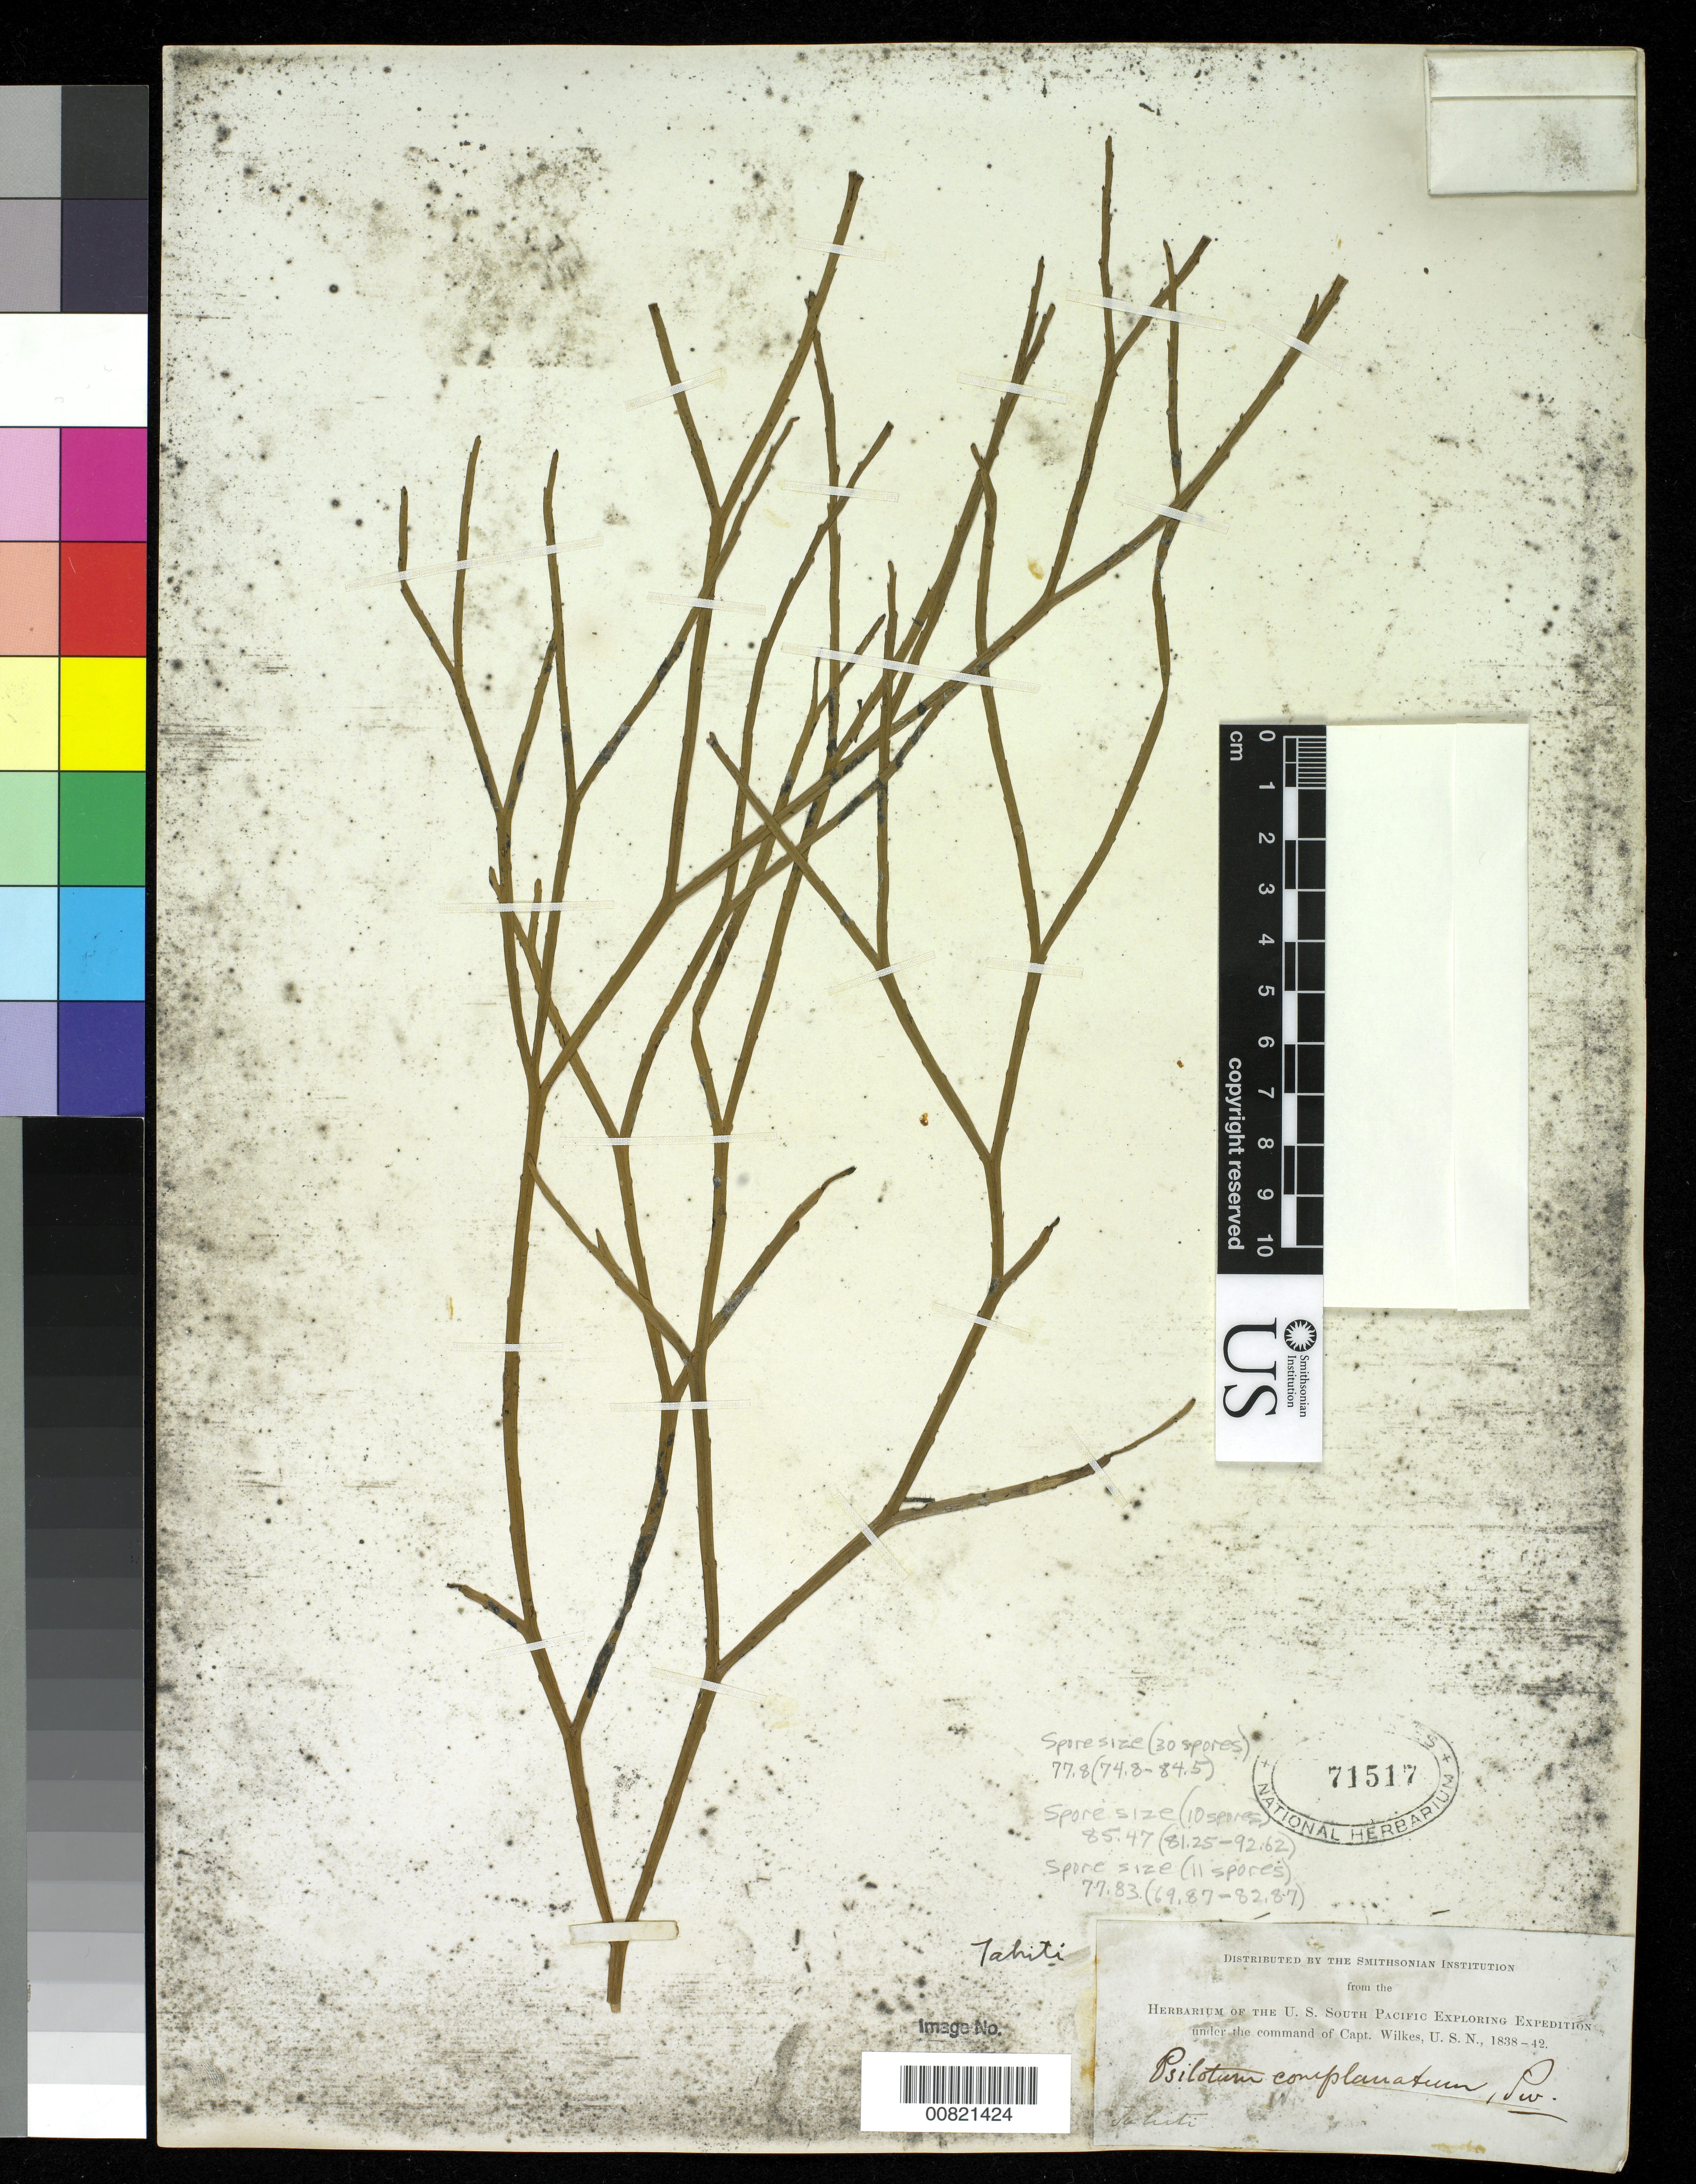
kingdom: Plantae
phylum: Tracheophyta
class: Polypodiopsida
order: Psilotales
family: Psilotaceae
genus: Psilotum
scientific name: Psilotum complanatum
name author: Sw.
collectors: Wilkes Explor. Exped.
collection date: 1838/1842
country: French Polynesia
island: Tahiti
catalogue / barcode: US 71517